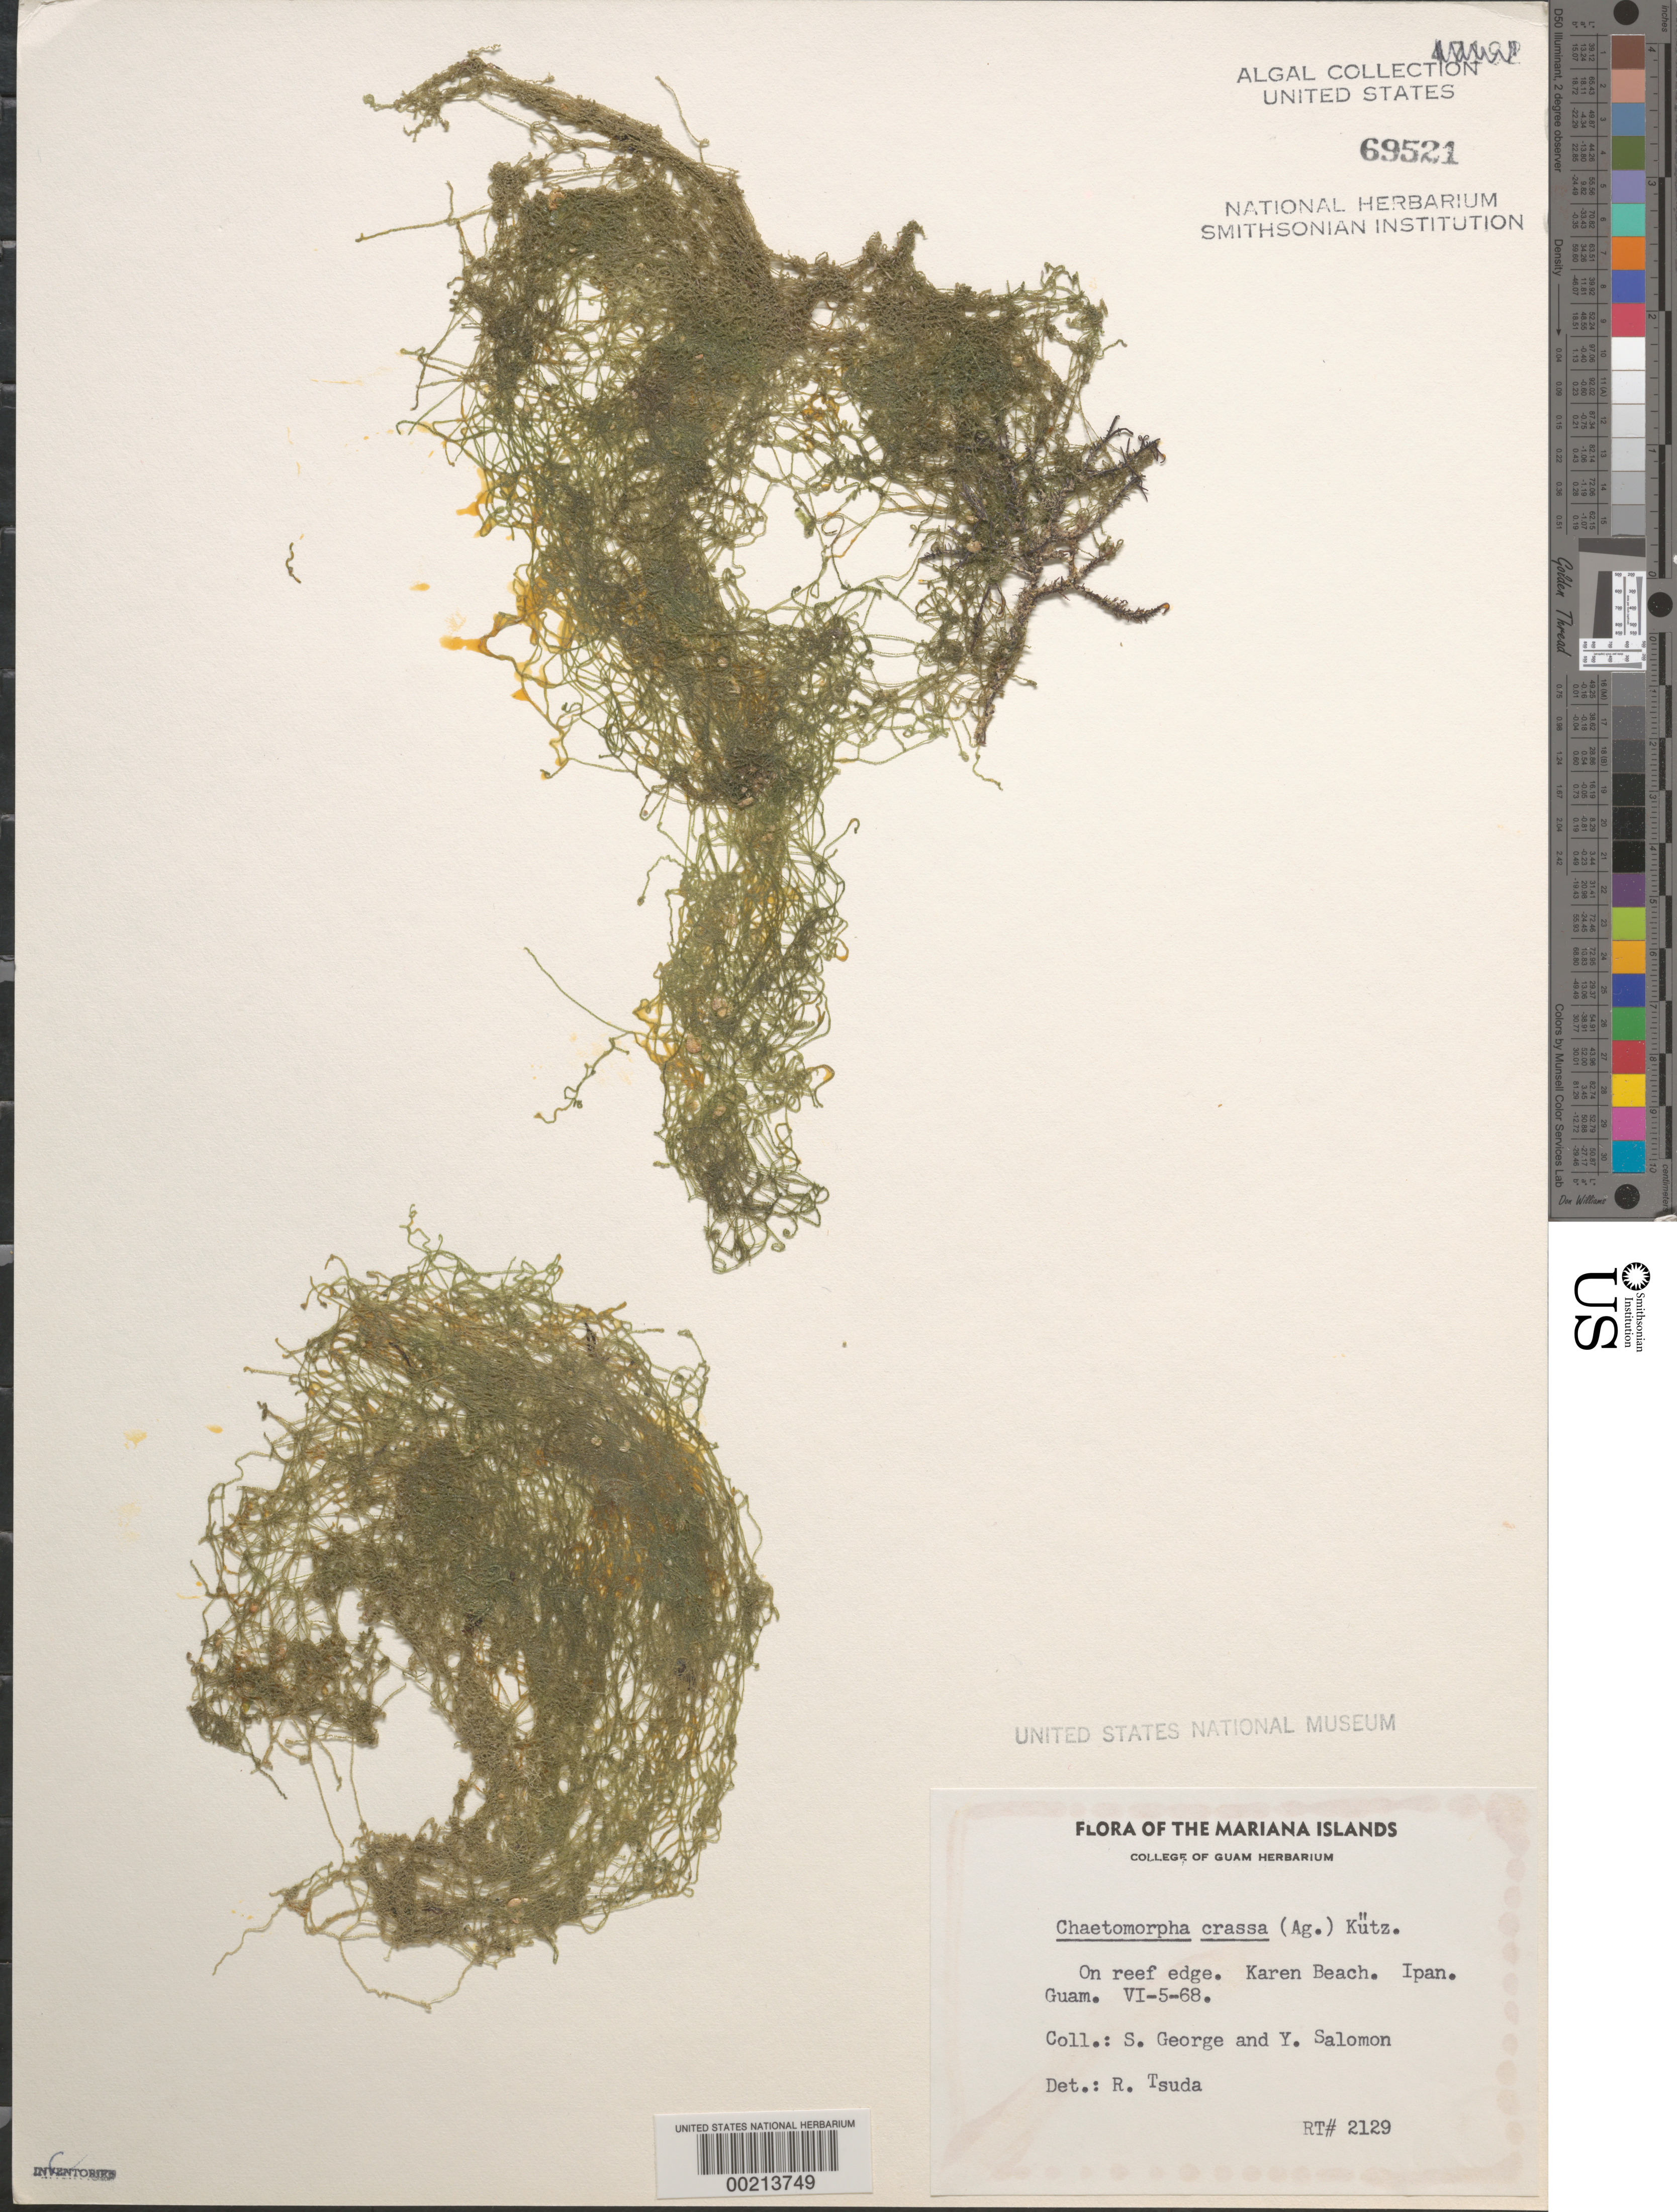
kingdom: Plantae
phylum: Chlorophyta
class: Ulvophyceae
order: Cladophorales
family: Cladophoraceae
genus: Chaetomorpha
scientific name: Chaetomorpha aerea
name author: (Dillwyn) Kütz.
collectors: S. George & Y. Salomon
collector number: Rt 2129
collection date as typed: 05 Jun 1968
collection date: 1968-06-05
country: Guam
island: Guam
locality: Karen Beach, Ipan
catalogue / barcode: US 69521